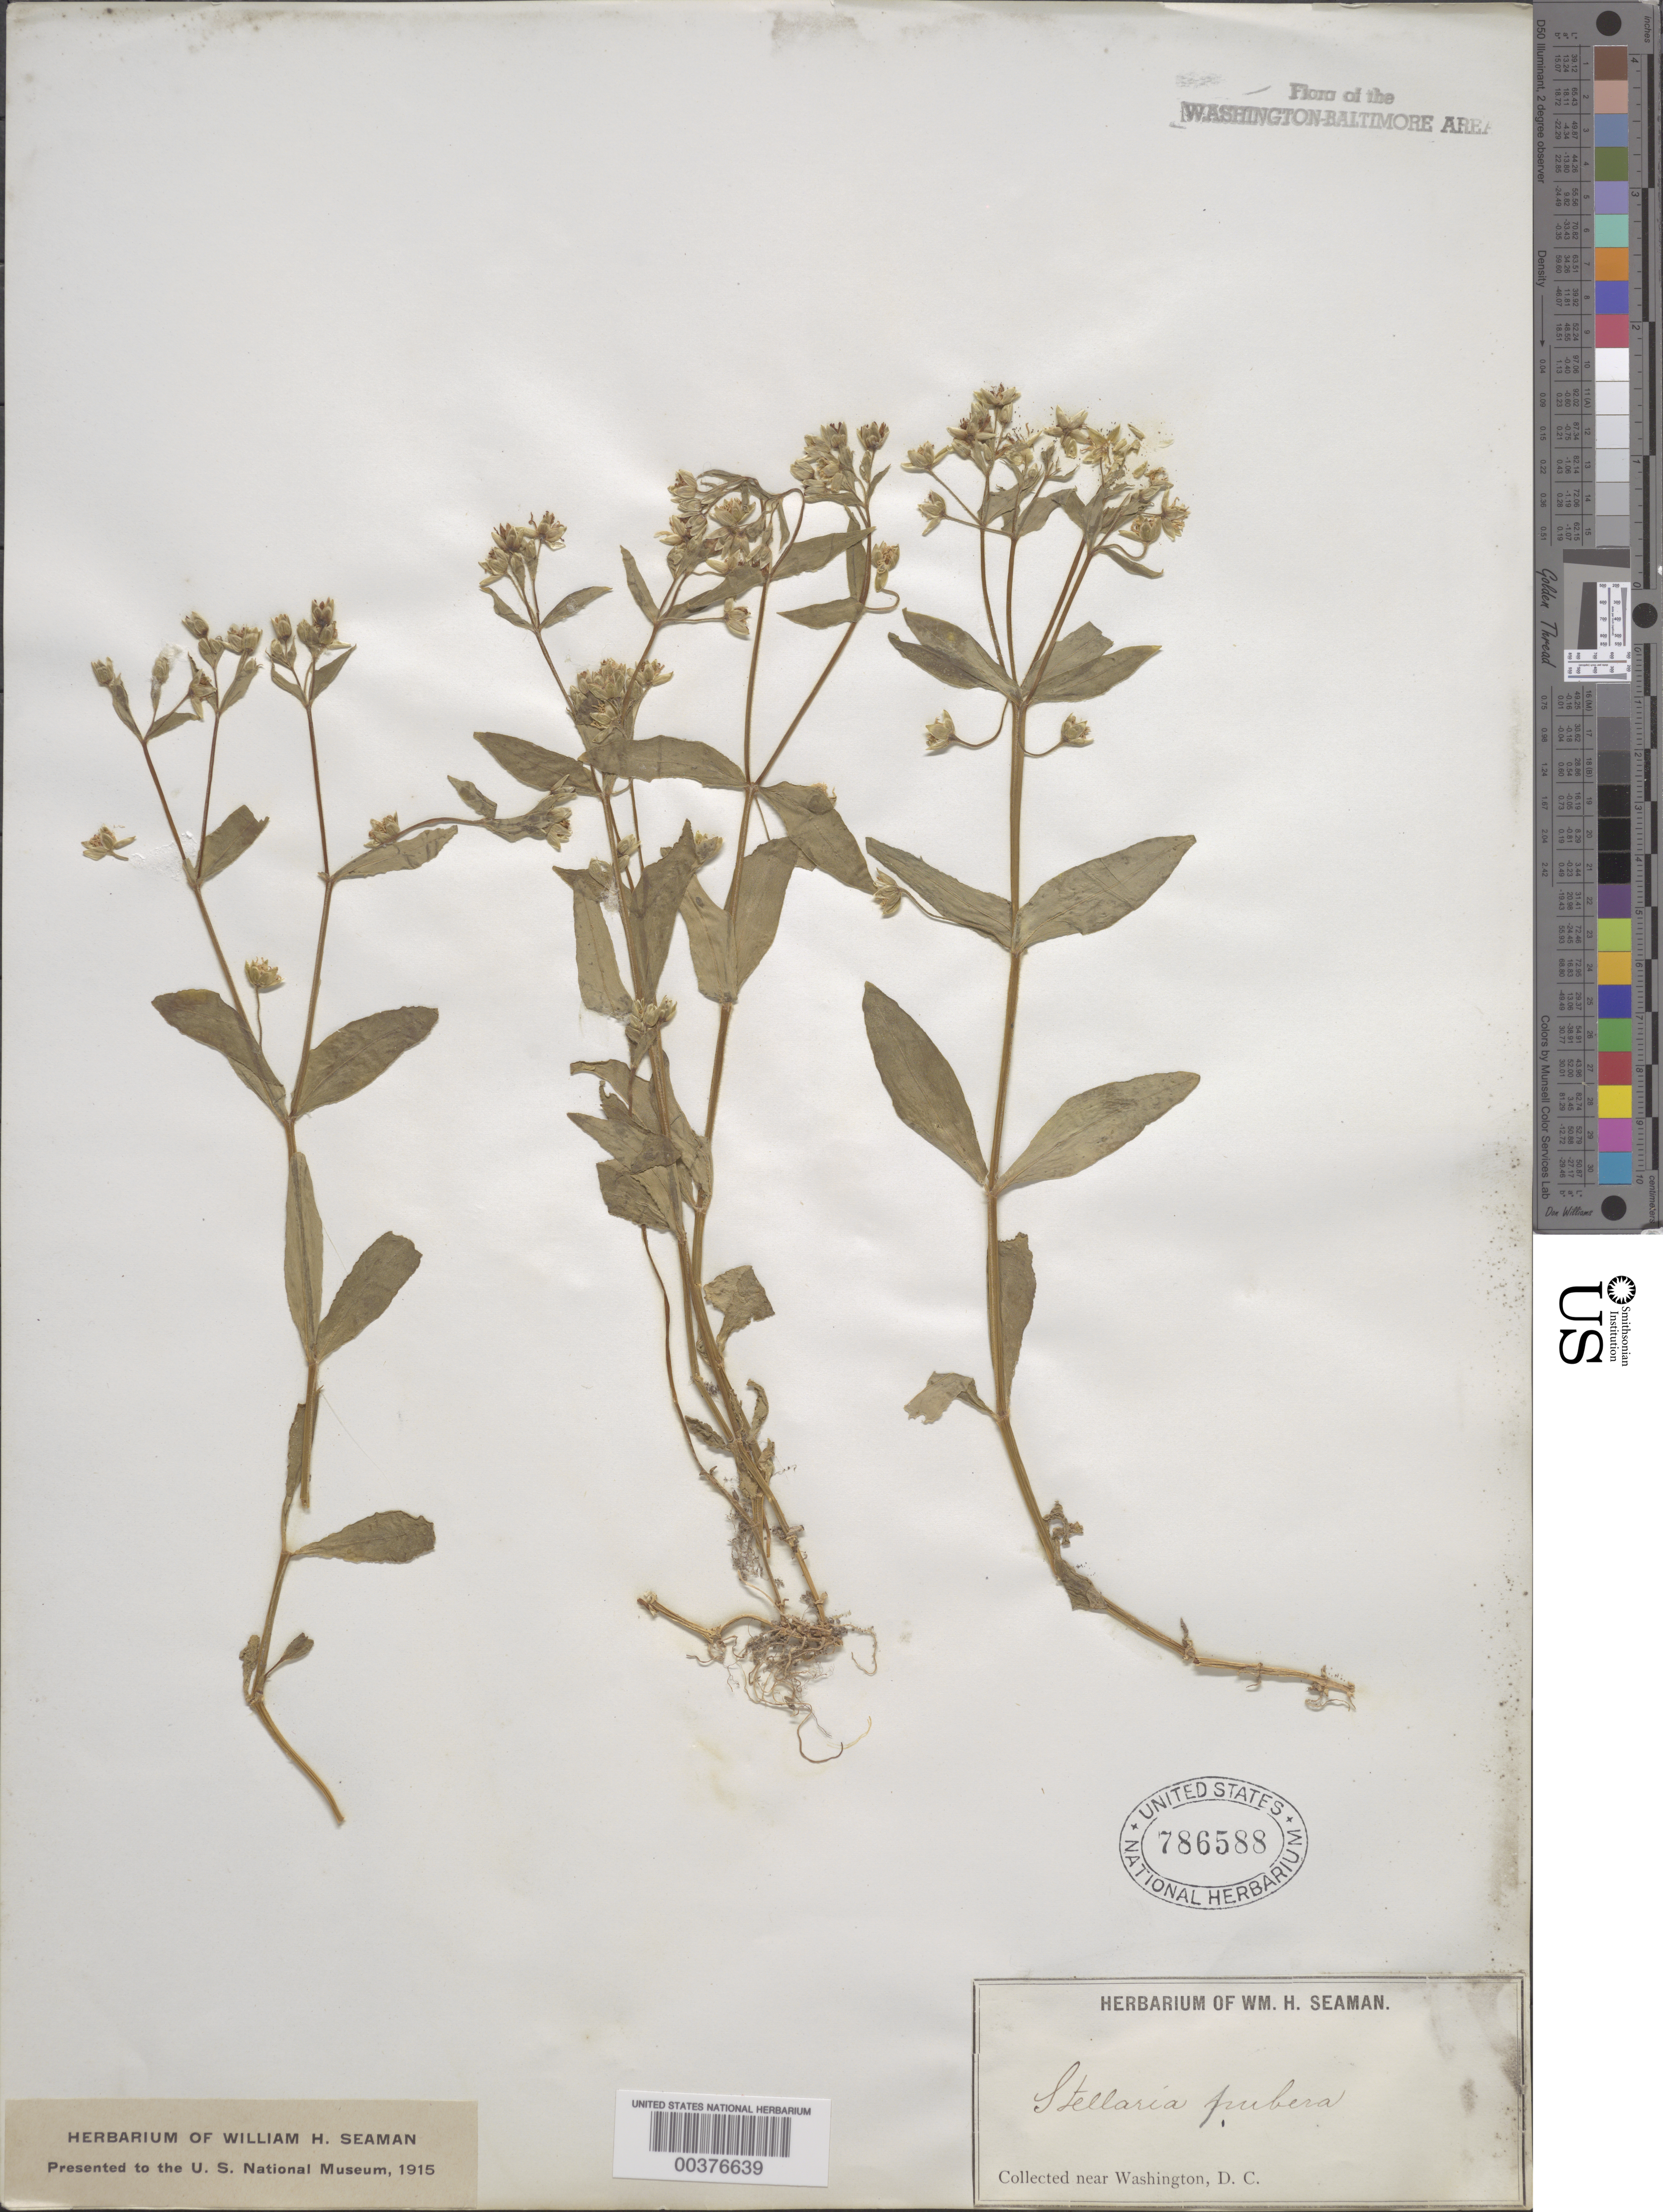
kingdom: Plantae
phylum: Tracheophyta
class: Magnoliopsida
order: Caryophyllales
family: Caryophyllaceae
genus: Stellaria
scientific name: Stellaria pubera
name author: Michx.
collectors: W. Seaman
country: United States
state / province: District of Columbia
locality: Washington DC Area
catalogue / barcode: US 786588